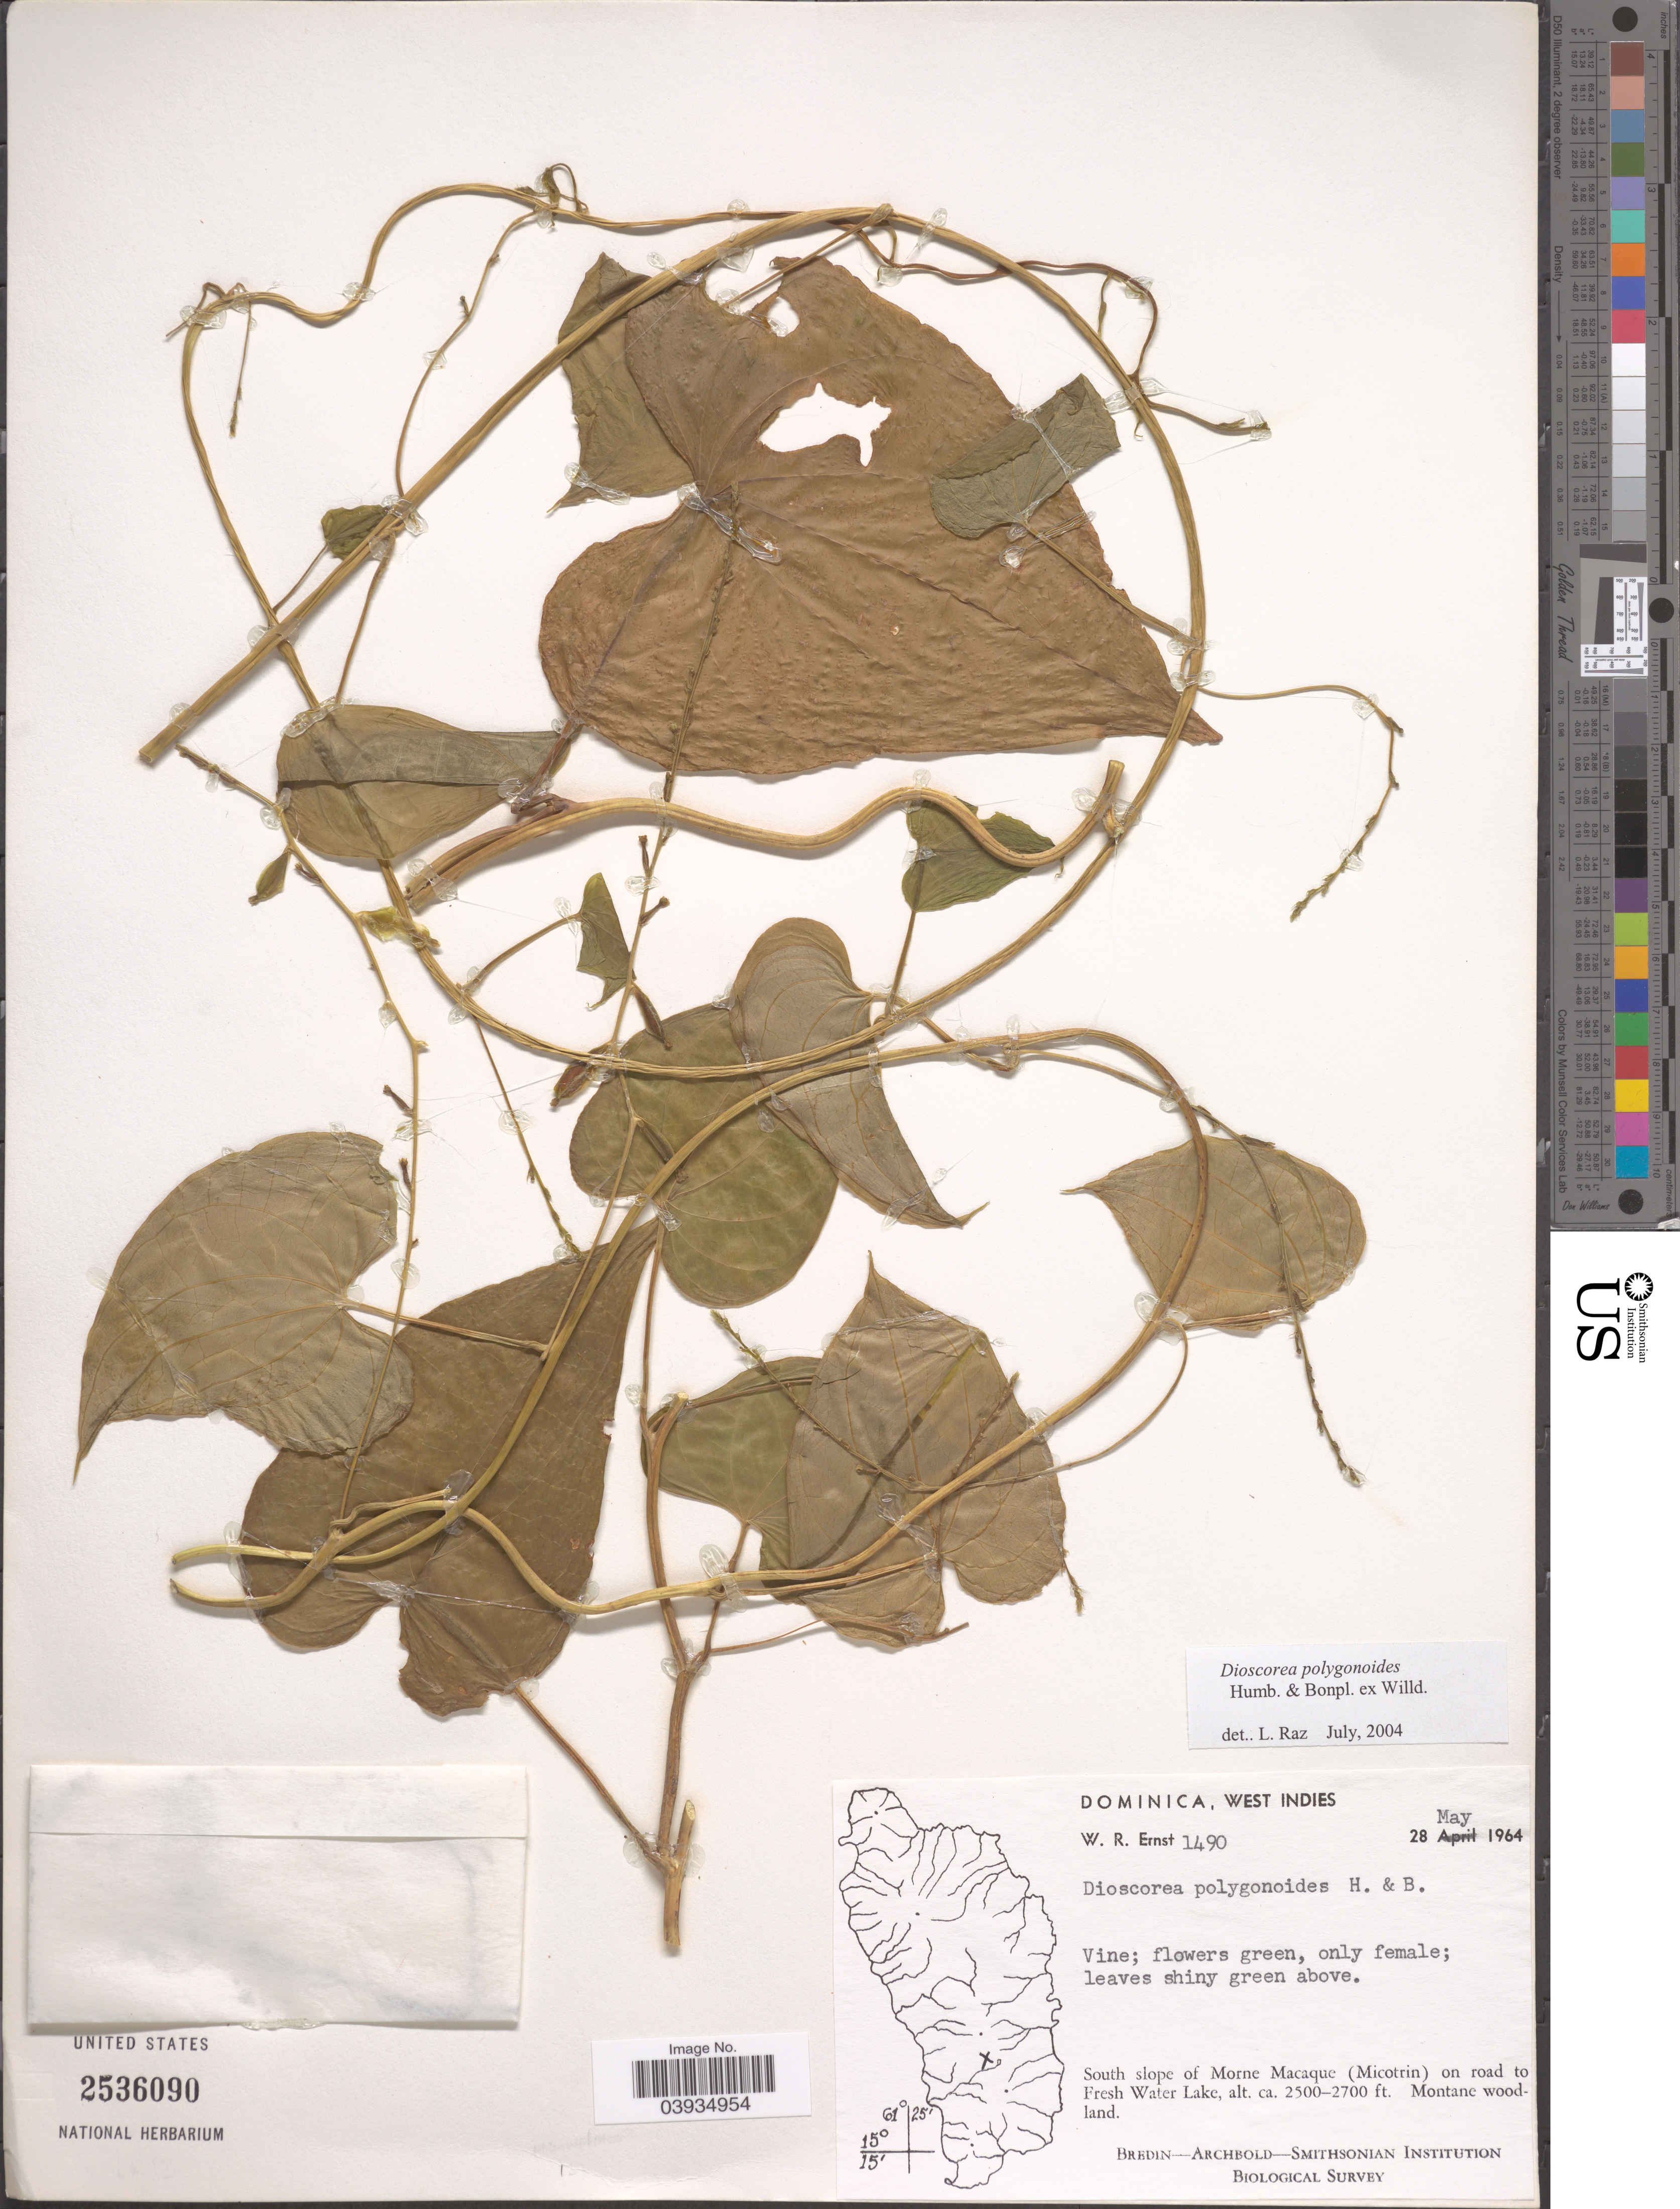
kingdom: Plantae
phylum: Tracheophyta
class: Liliopsida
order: Dioscoreales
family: Dioscoreaceae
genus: Dioscorea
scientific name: Dioscorea polygonoides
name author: Humb. & Bonpl. ex Willd.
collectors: W. R. Ernst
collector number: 1490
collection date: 1964-05-28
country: Dominica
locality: West Indies. South slope of Morne Macaque (Micotrin) on road to Fresh Water Lake.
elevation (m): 762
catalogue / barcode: US 2536090